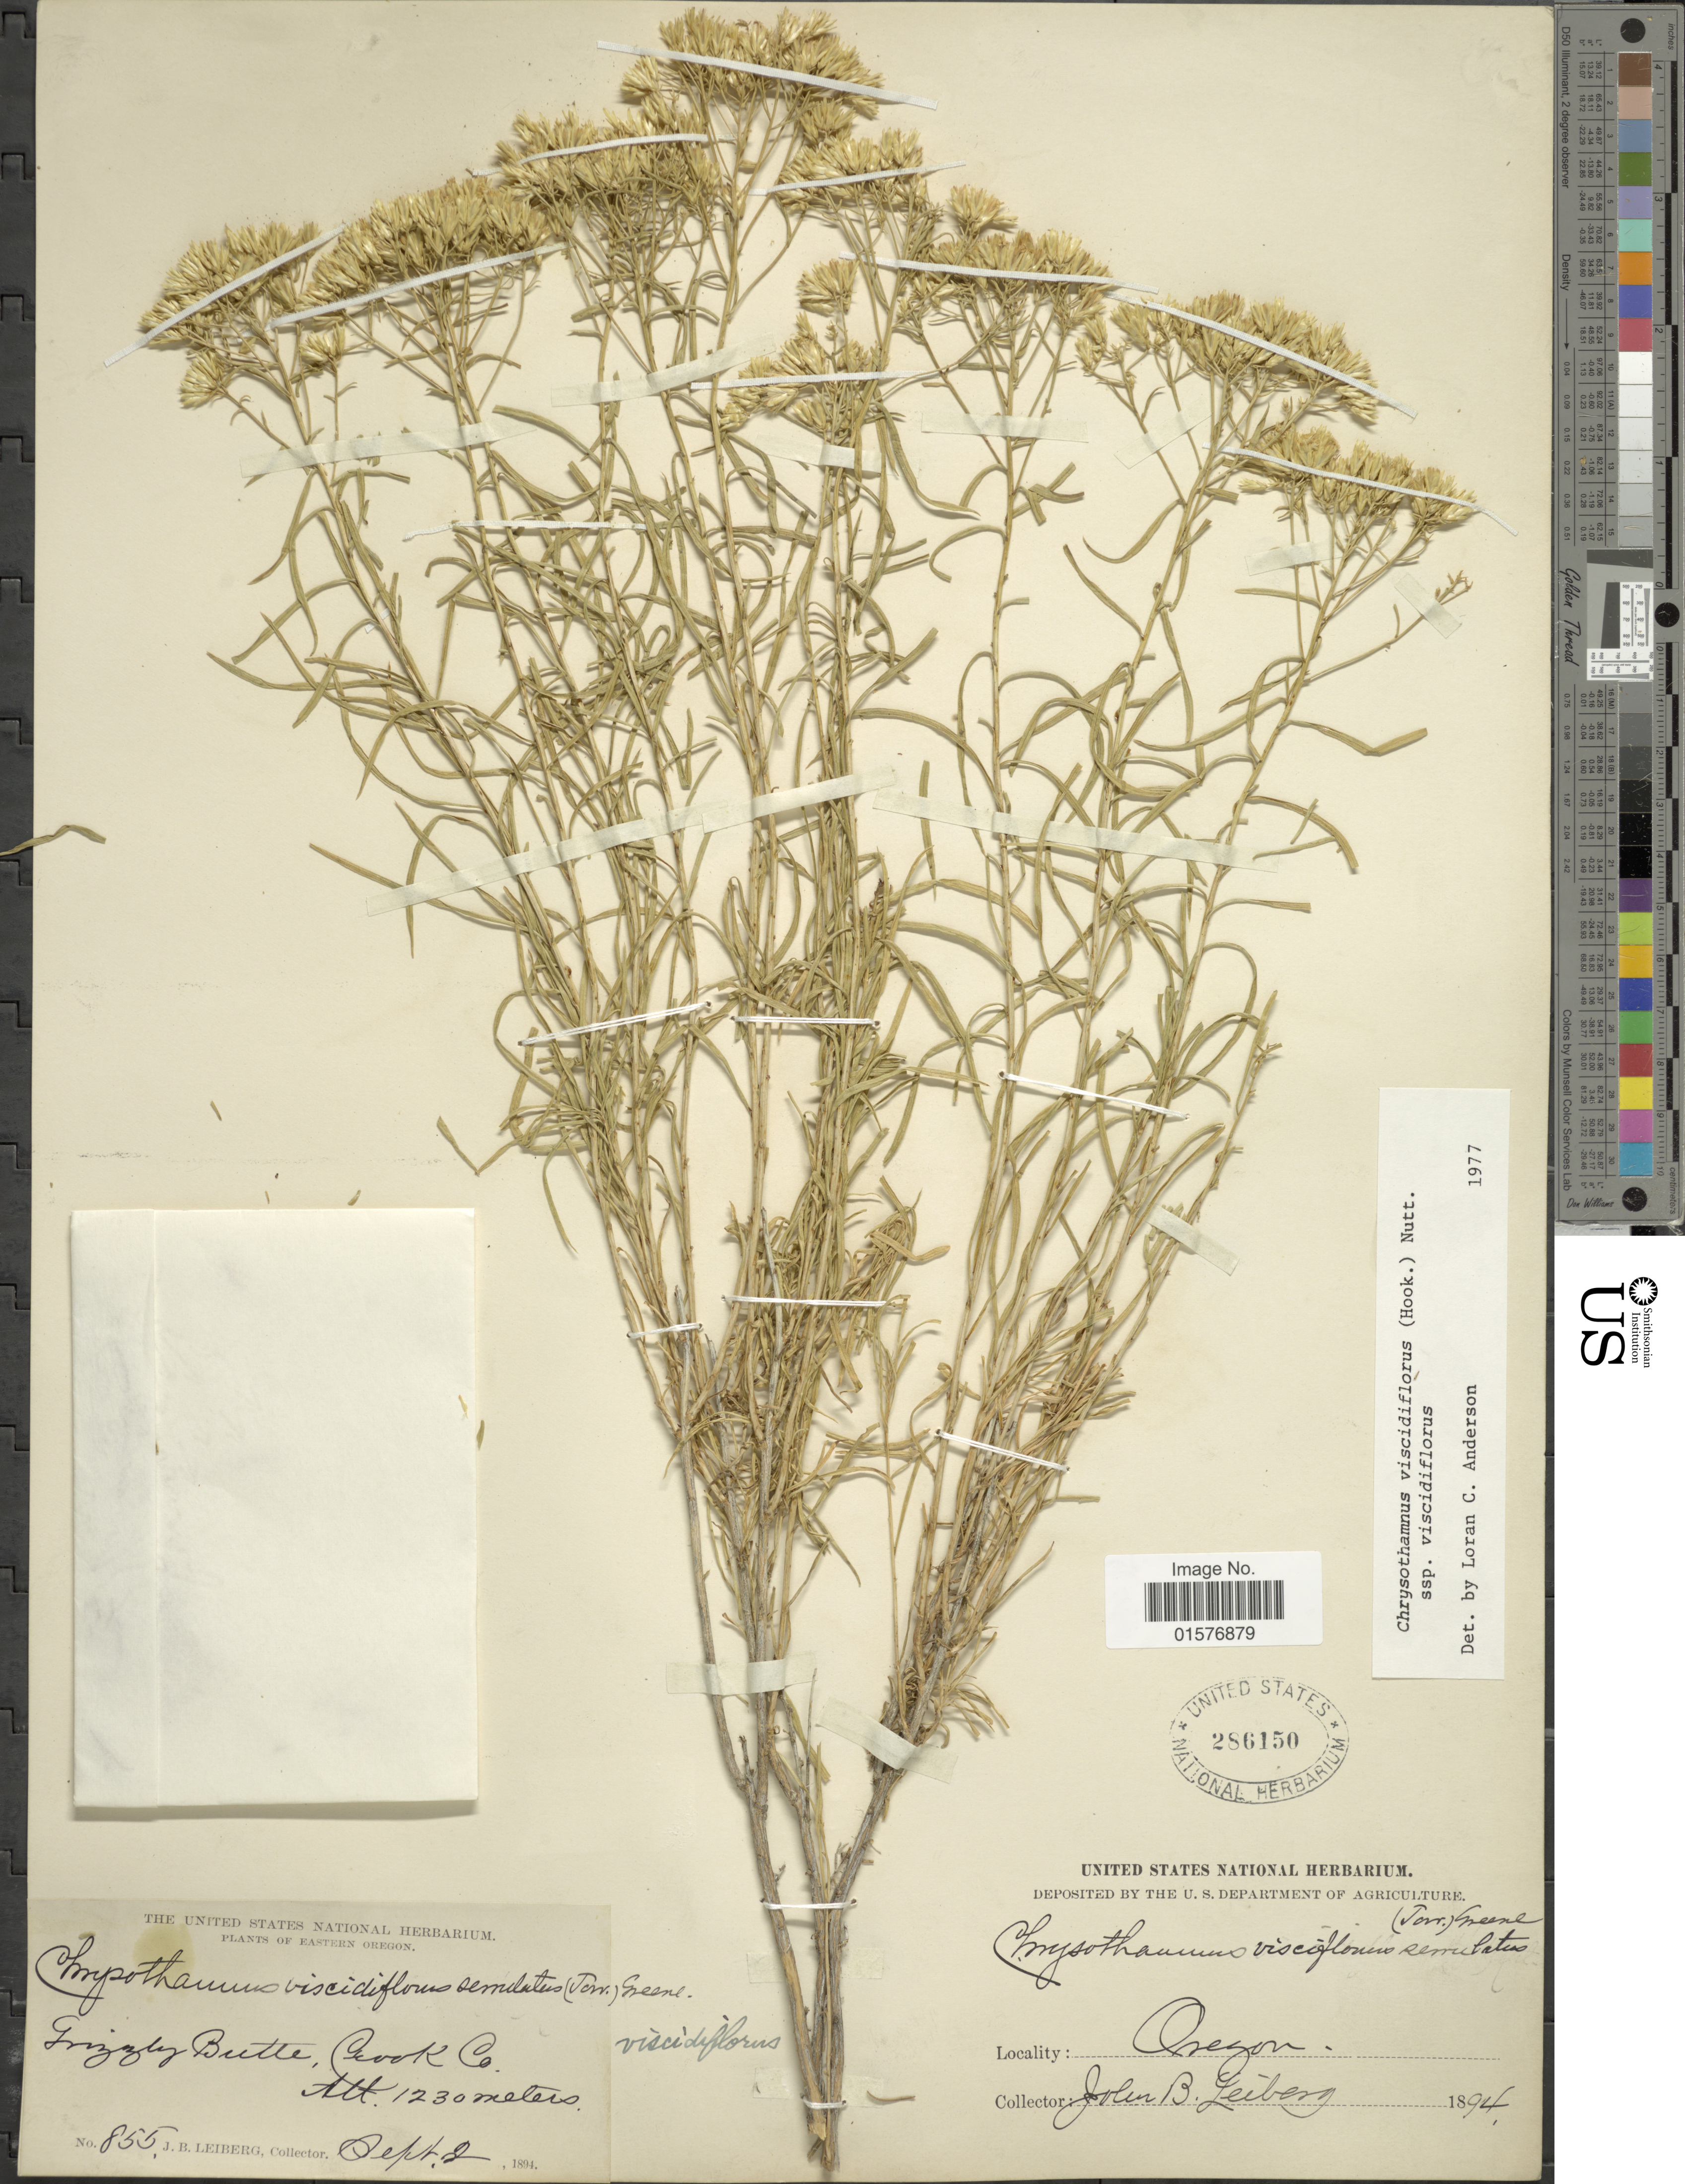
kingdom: Plantae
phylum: Tracheophyta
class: Magnoliopsida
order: Asterales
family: Asteraceae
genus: Chrysothamnus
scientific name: Chrysothamnus viscidiflorus subsp. viscidiflorus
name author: (Hook.) Nutt.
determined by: Urbatsch, Lowell E., Curator (LSU), Louisiana State University (UNITED STATES)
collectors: J. B. Leiberg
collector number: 855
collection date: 1894-09-02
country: United States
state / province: Oregon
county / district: Crook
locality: Grizzley Butte, Crook Co.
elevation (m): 1230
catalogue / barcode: US 286150